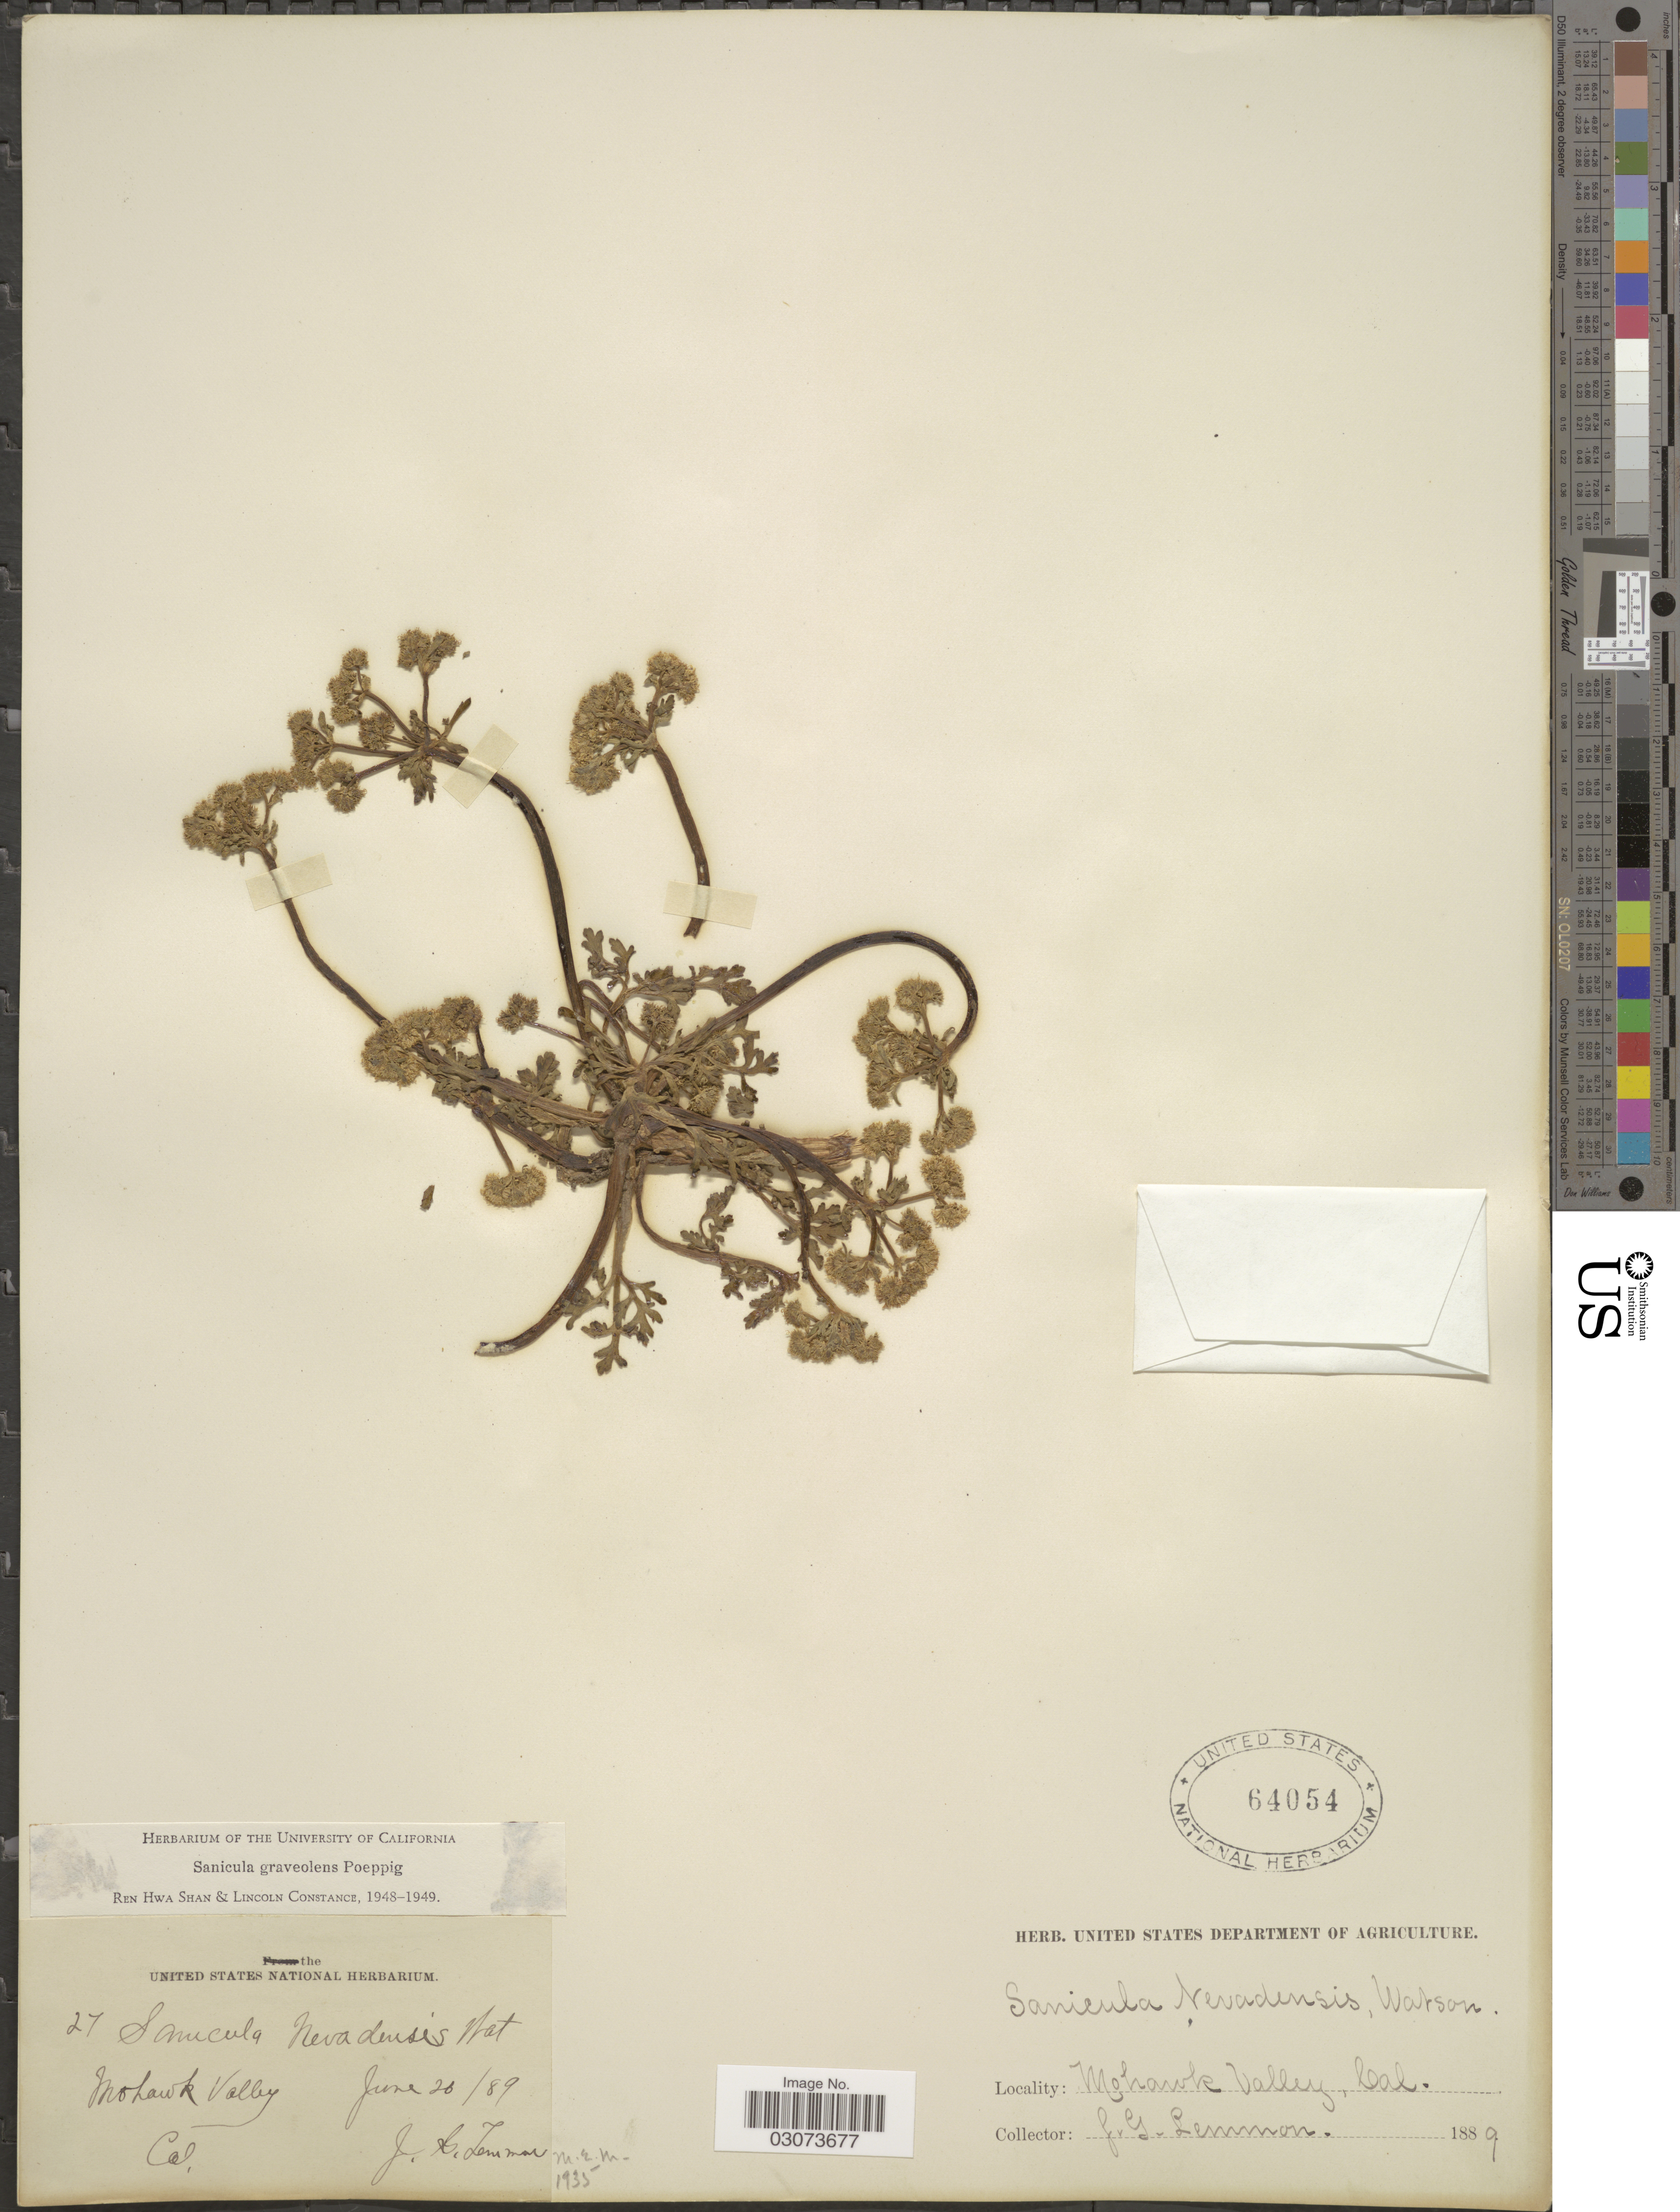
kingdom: Plantae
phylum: Tracheophyta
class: Magnoliopsida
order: Apiales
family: Apiaceae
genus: Sanicula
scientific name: Sanicula graveolens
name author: Poepp. ex DC.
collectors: J. Lemmon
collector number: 27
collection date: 1889-06-26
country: United States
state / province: California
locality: Mohawk Valley.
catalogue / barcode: US 64054